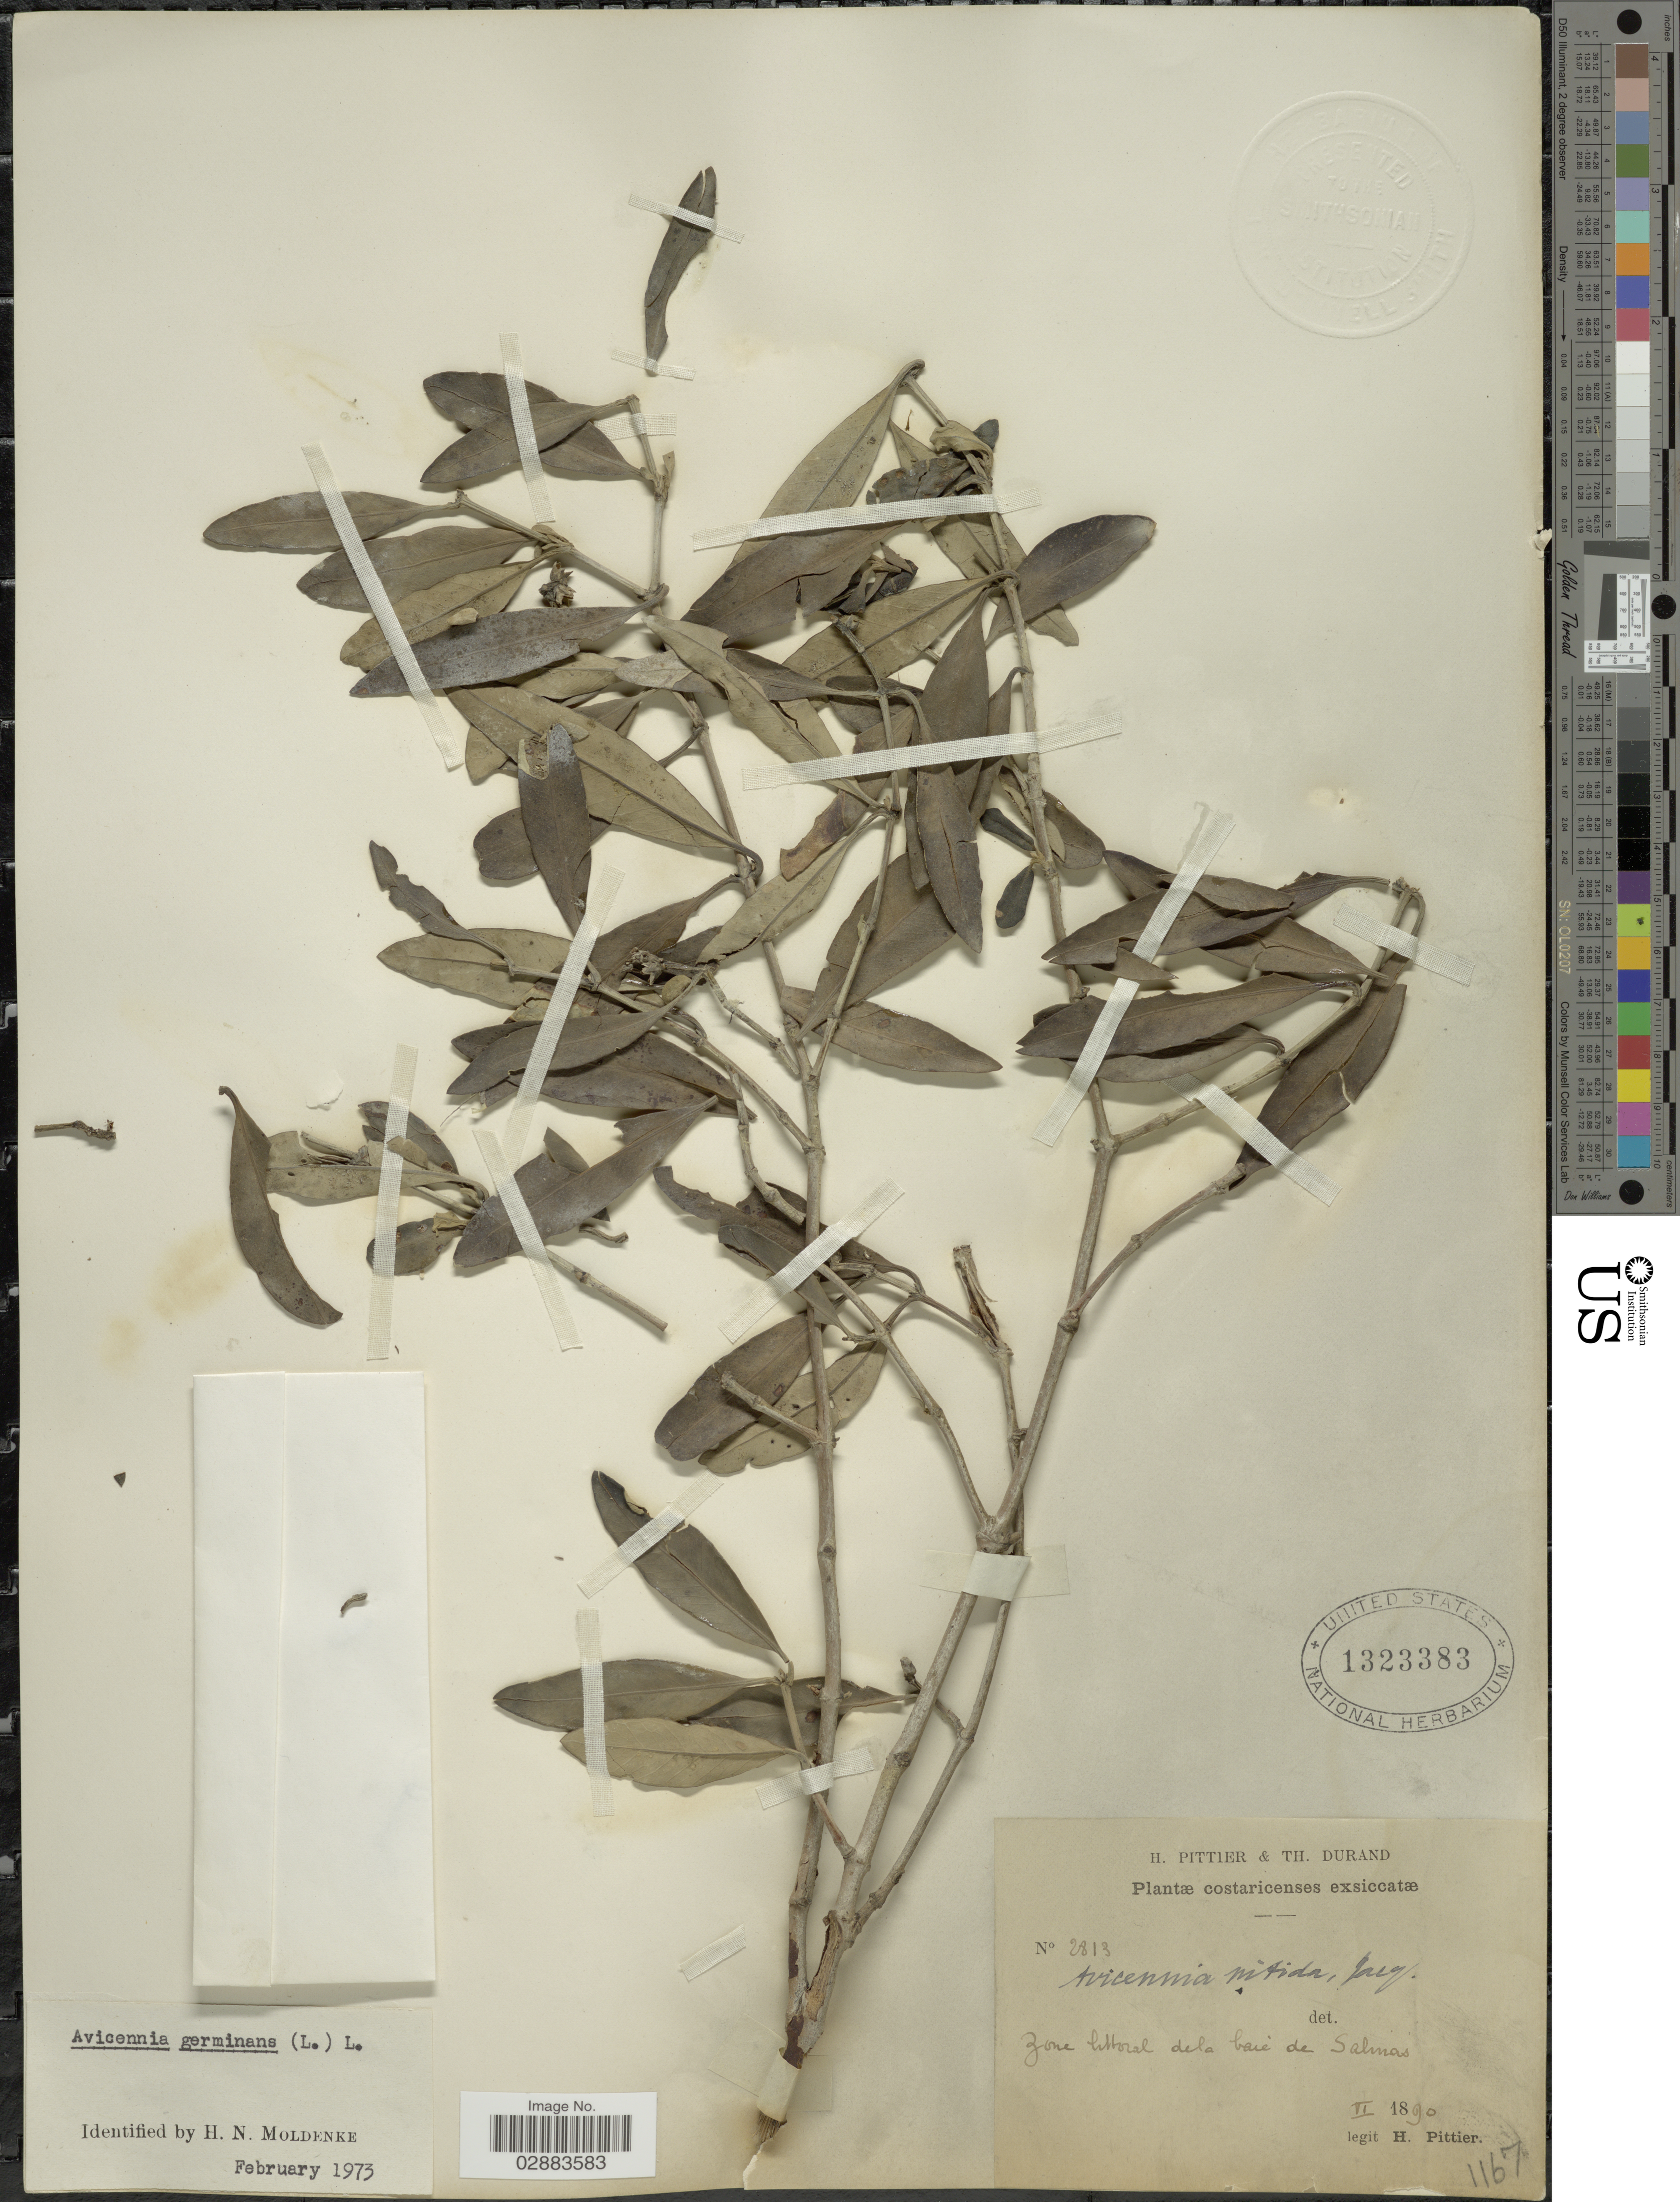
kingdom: Plantae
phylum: Tracheophyta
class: Magnoliopsida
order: Lamiales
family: Acanthaceae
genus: Avicennia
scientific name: Avicennia germinans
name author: (L.) L.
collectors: H. F. Pittier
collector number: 2813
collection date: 1890-06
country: Costa Rica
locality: Zone littoral dela baie de Salinas.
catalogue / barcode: US 1323383